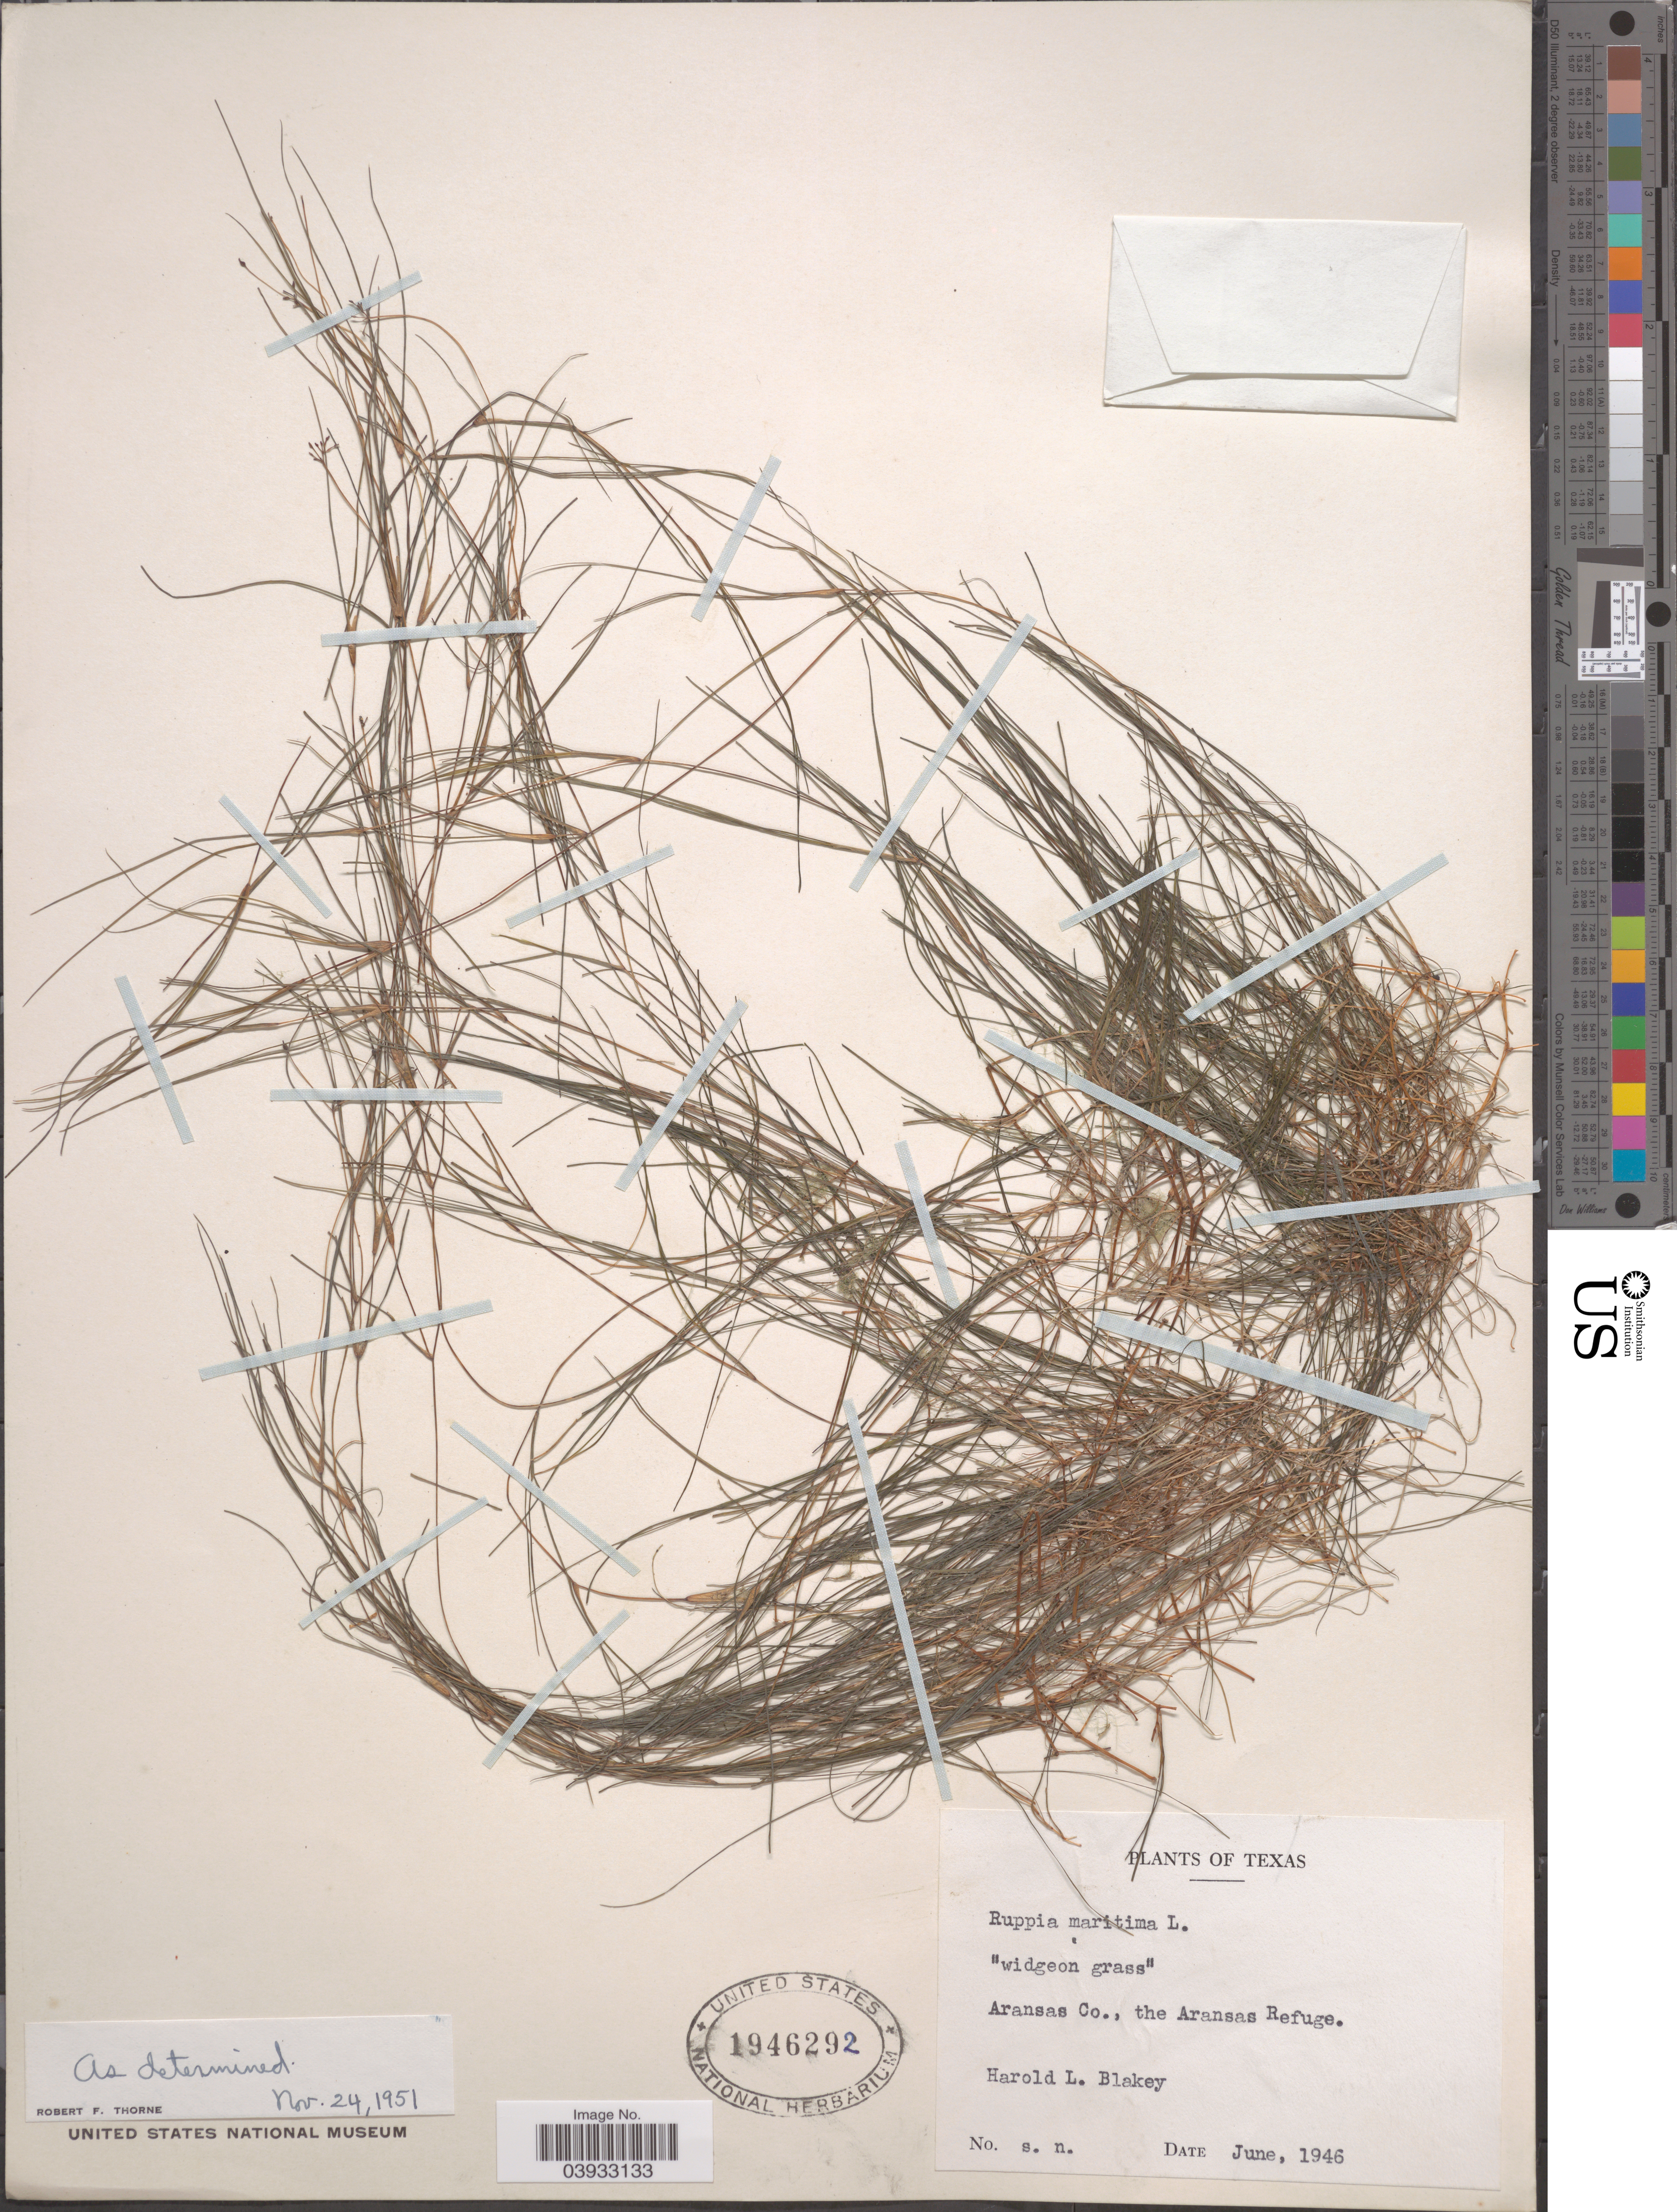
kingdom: Plantae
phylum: Tracheophyta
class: Liliopsida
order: Alismatales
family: Ruppiaceae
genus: Ruppia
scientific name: Ruppia maritima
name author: L.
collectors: H. Blakey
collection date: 1946-06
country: United States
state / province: Texas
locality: Aransas Co., the Aransas Refuge.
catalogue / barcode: US 1946292